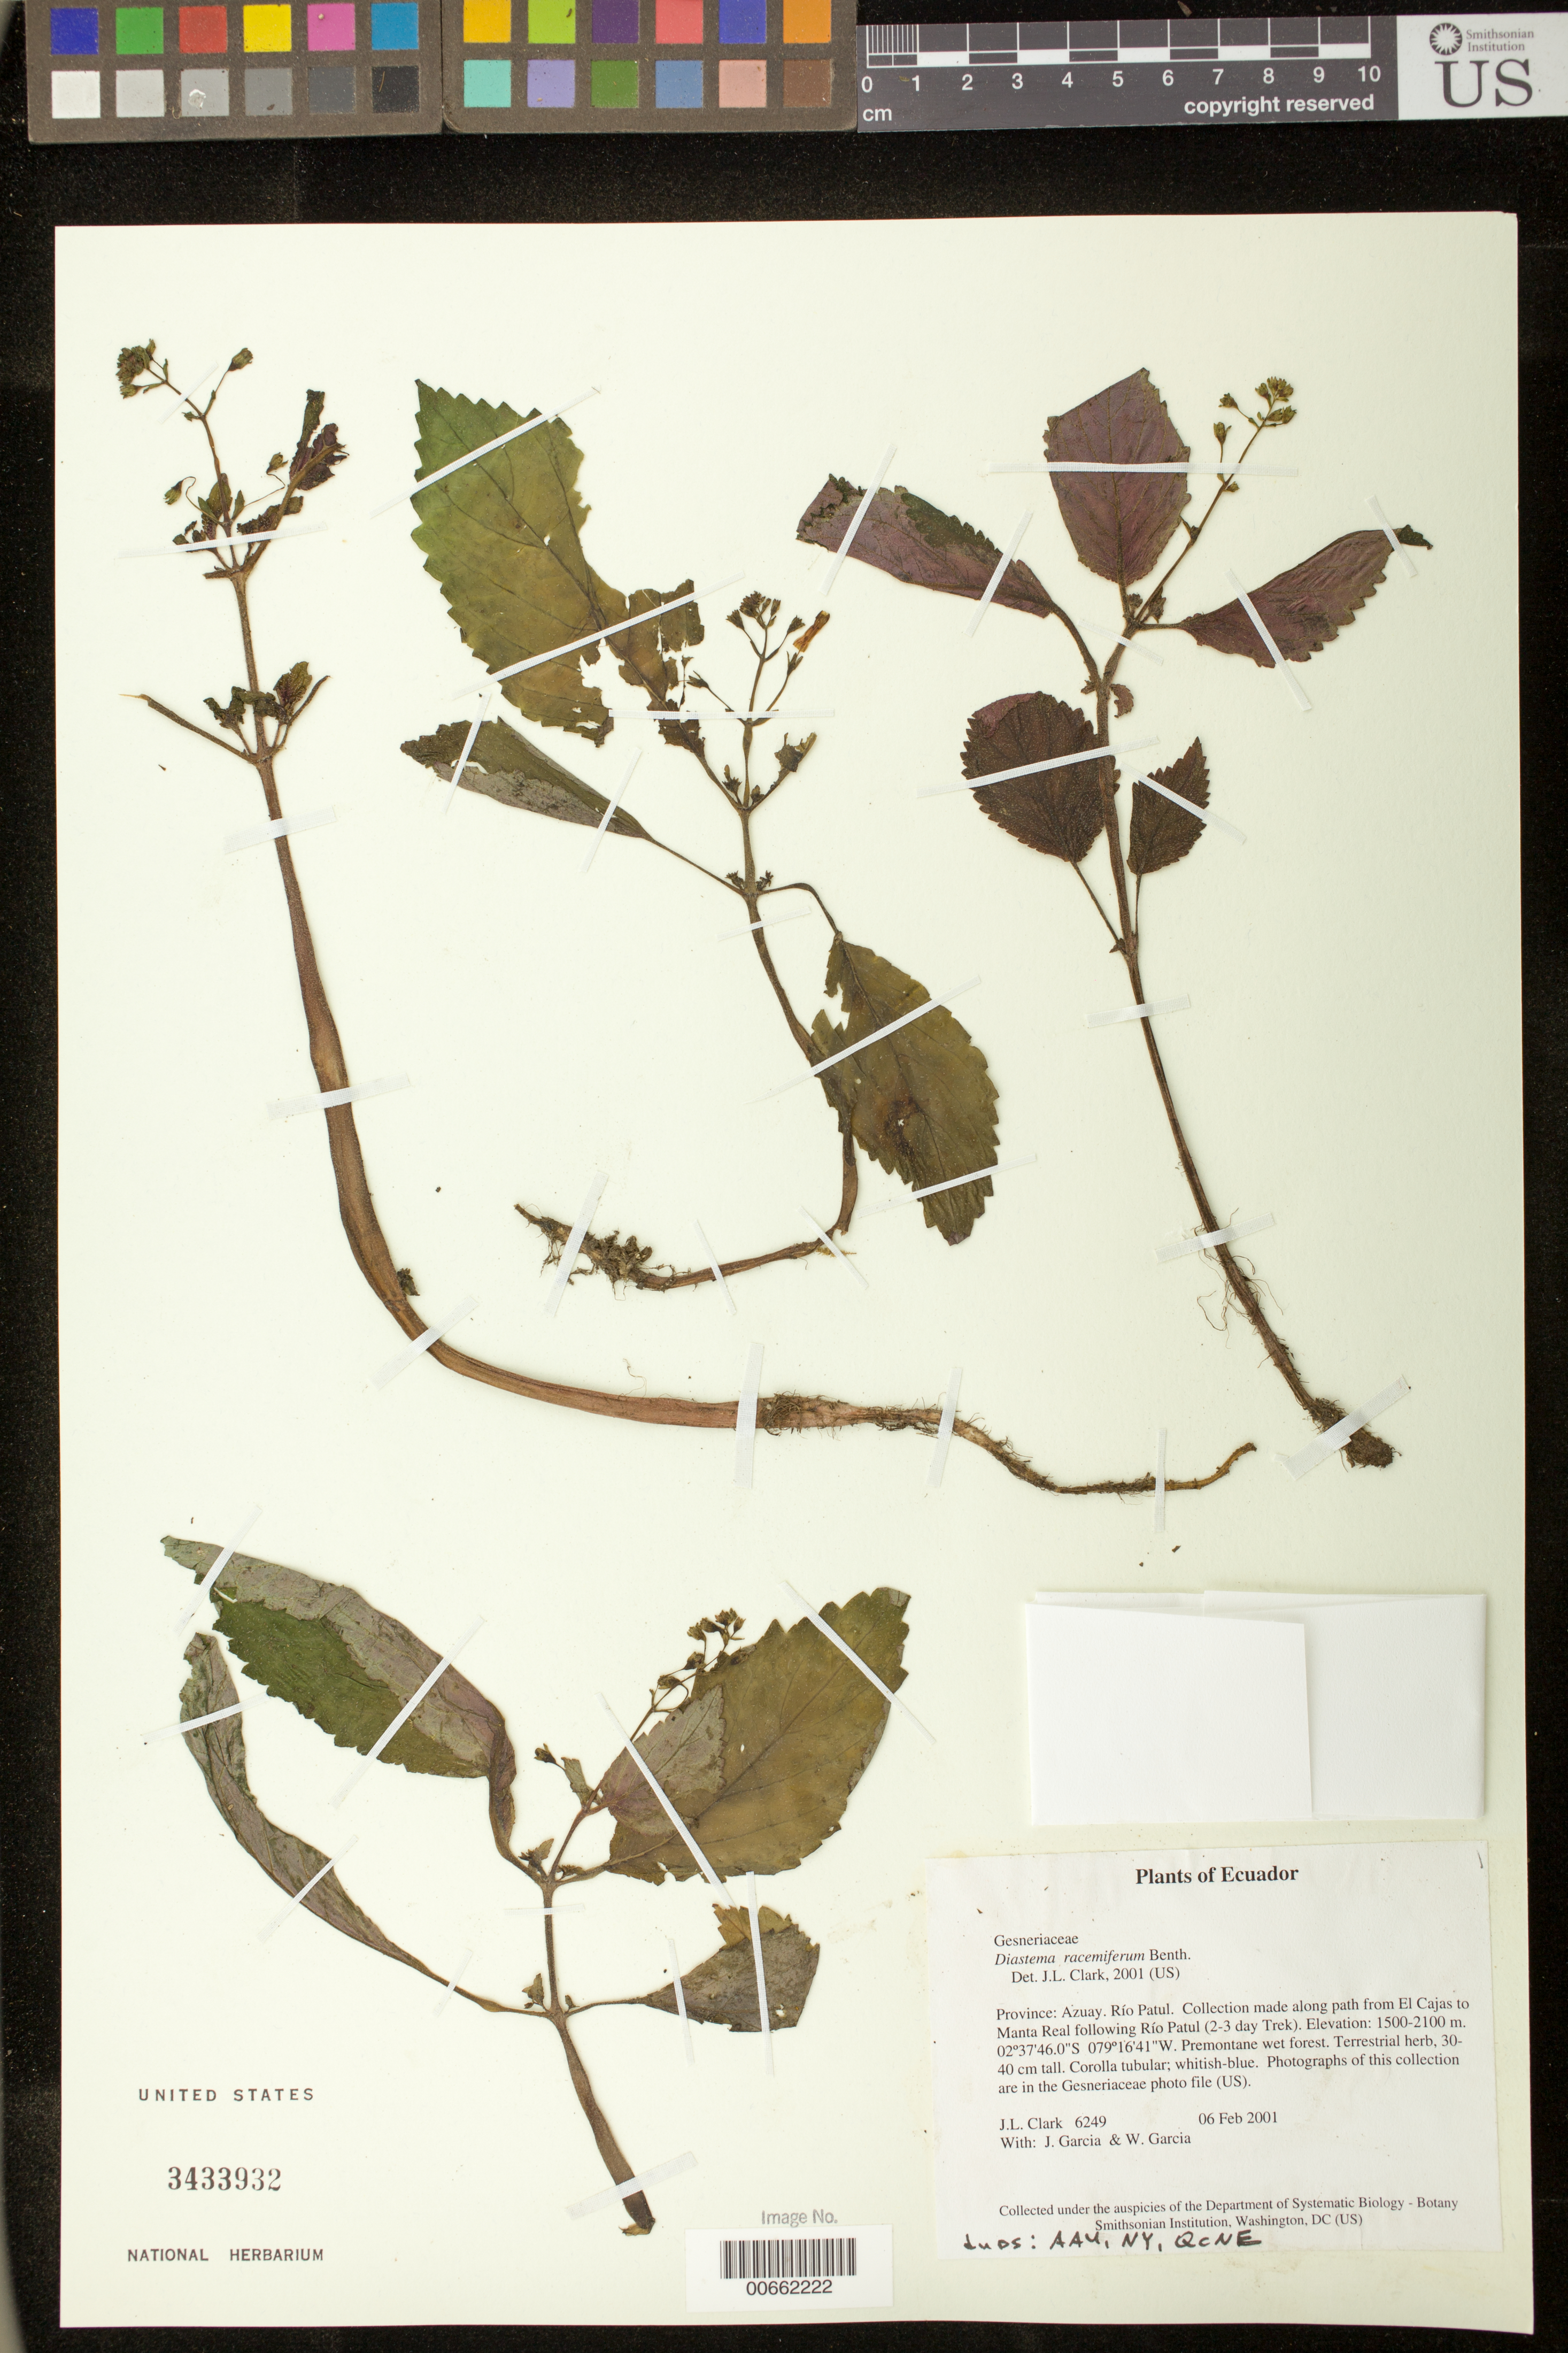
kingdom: Plantae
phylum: Tracheophyta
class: Magnoliopsida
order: Lamiales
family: Gesneriaceae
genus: Diastema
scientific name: Diastema racemiferum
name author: Benth.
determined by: Clark, J. L., (SEL), The Marie Selby Botanical Garden (UNITED STATES)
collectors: J. L. Clark, J. Garcia & W. Garcia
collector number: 6249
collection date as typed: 06 Feb 2001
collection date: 2001-02-06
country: Ecuador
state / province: Azuay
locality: Río Patul. Collection made along path from El Cajas to Manta Real following Río Patul (2-3 day Trek).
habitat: Premontane wet forest.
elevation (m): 1500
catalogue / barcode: US 3433932